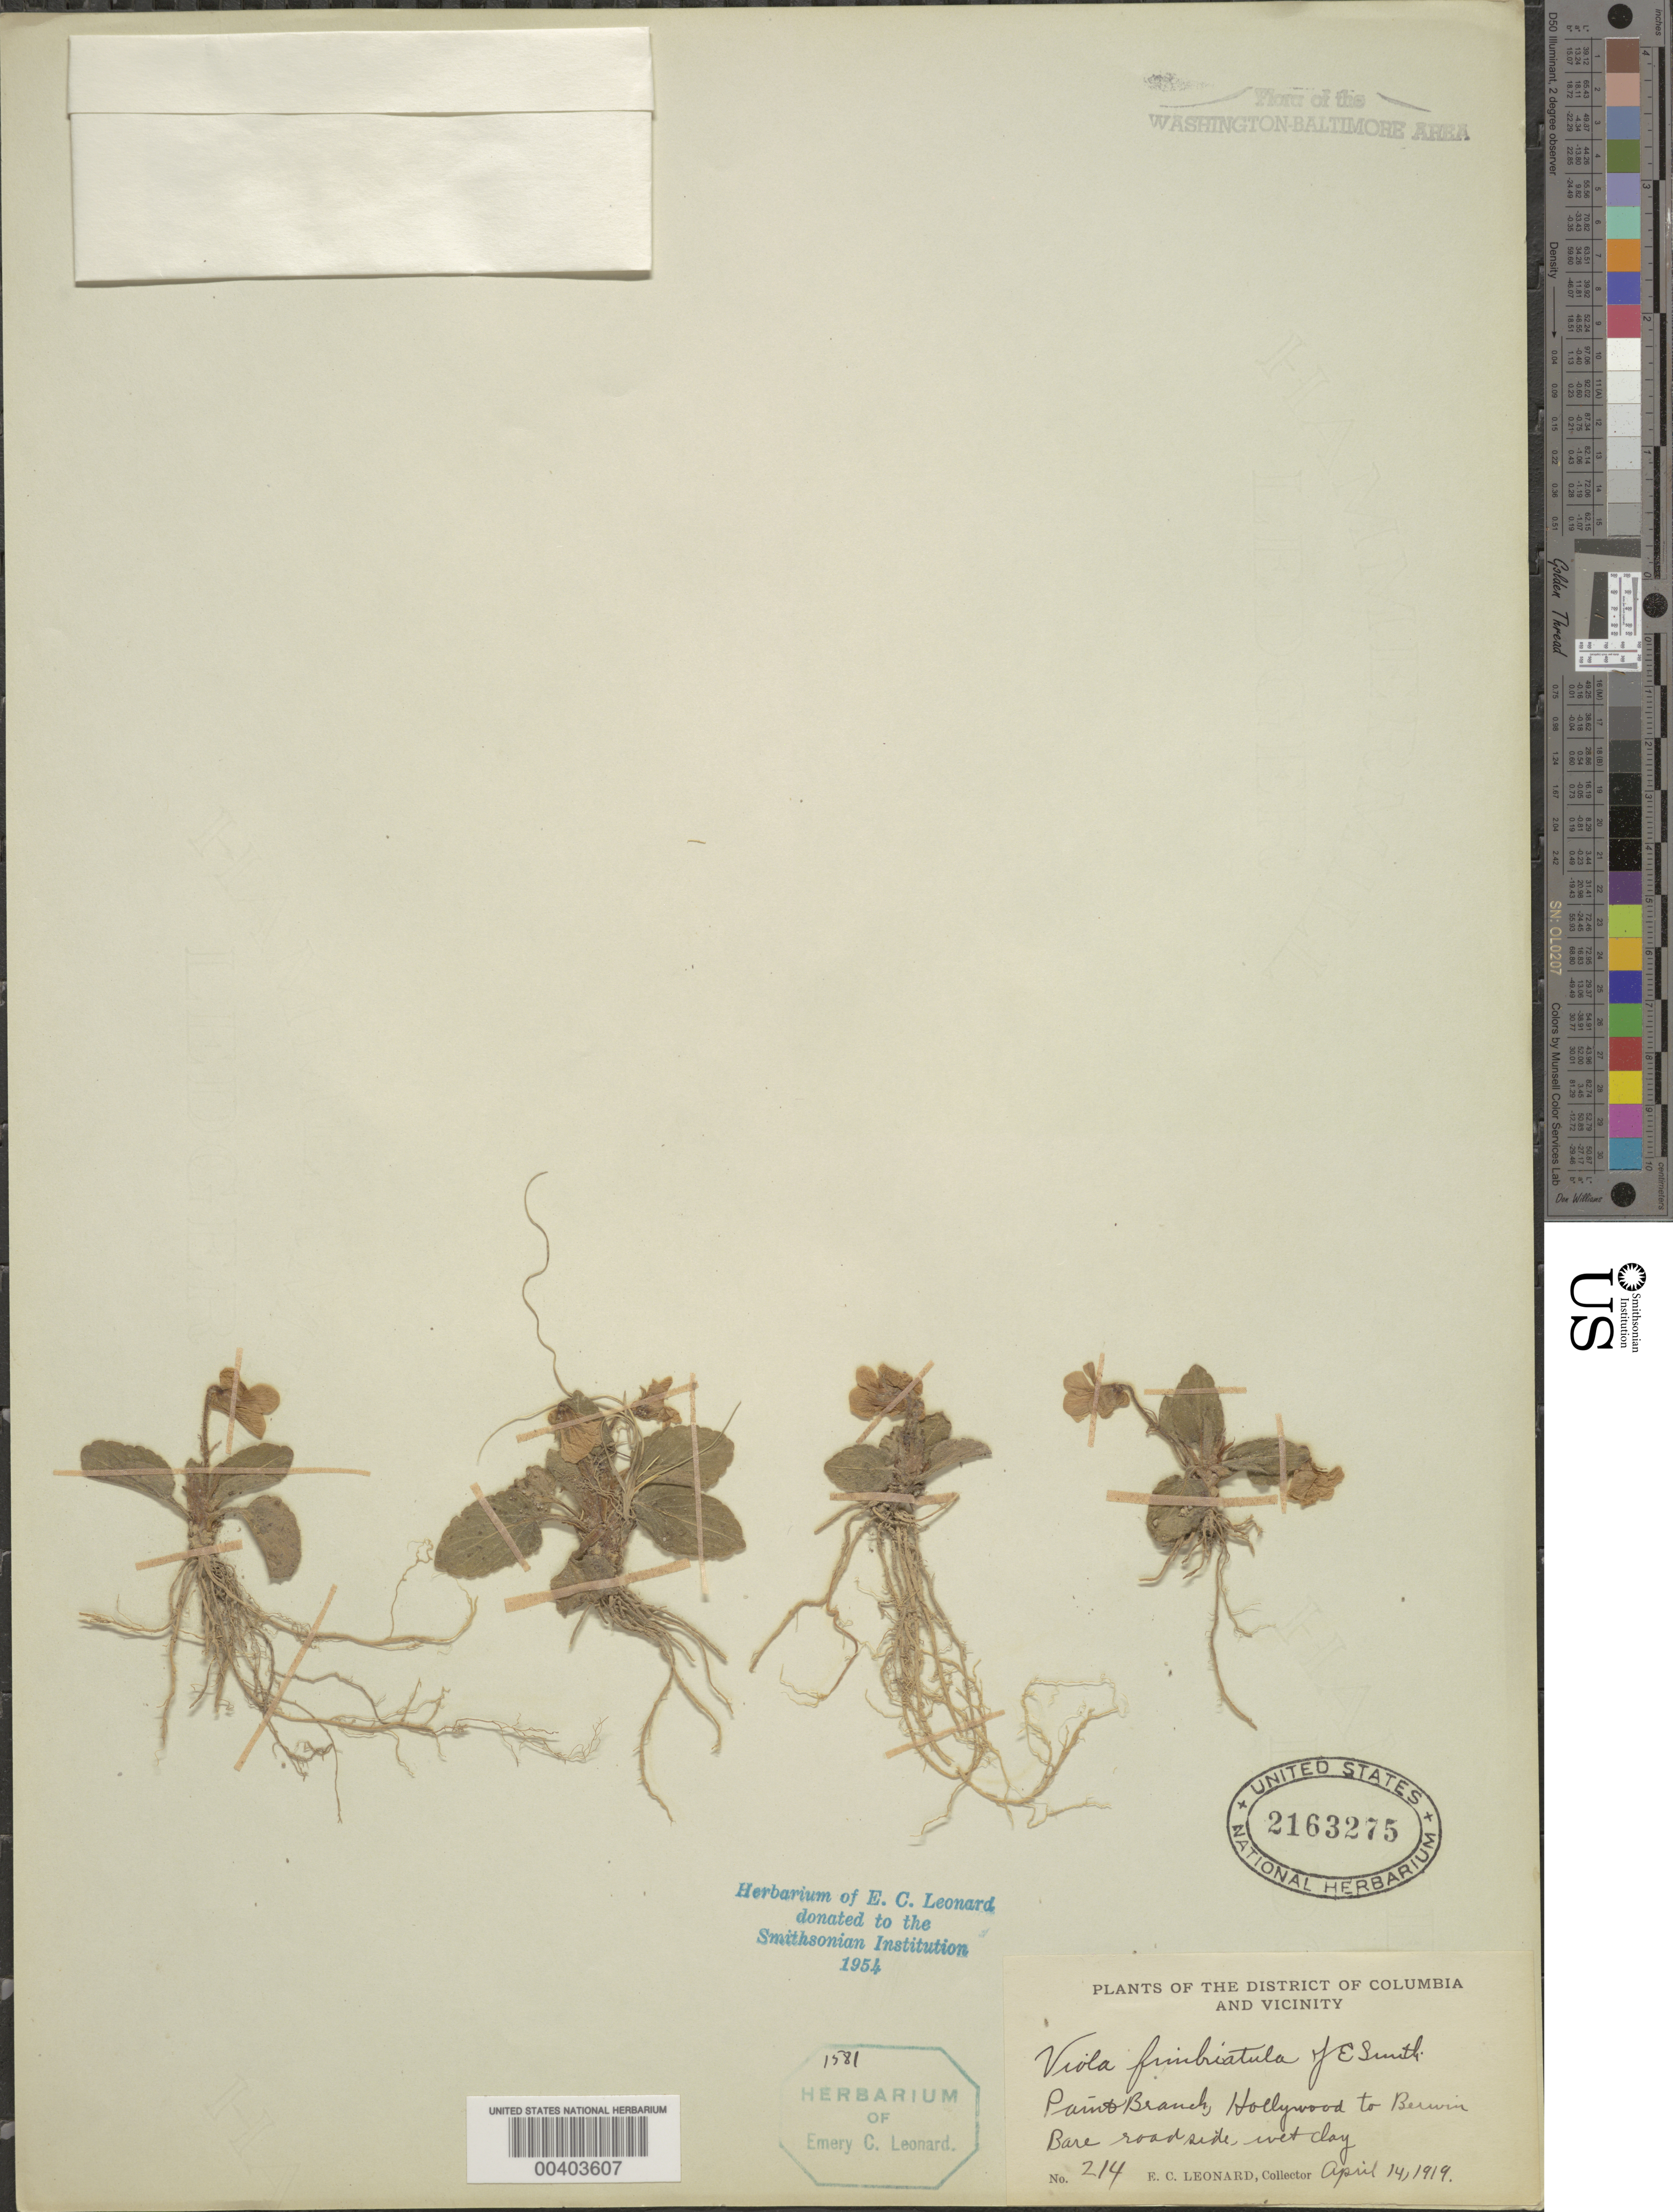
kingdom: Plantae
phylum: Tracheophyta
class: Magnoliopsida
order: Malpighiales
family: Violaceae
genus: Viola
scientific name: Viola sagittata var. ovata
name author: (Nutt.) Torr. & A. Gray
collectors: E. C. Leonard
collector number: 214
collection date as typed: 14 Apr 1919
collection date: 1919-04-14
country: United States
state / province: Maryland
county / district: Prince George's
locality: Paint Branch, Hollywood to Berwyn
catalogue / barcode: US 2163275